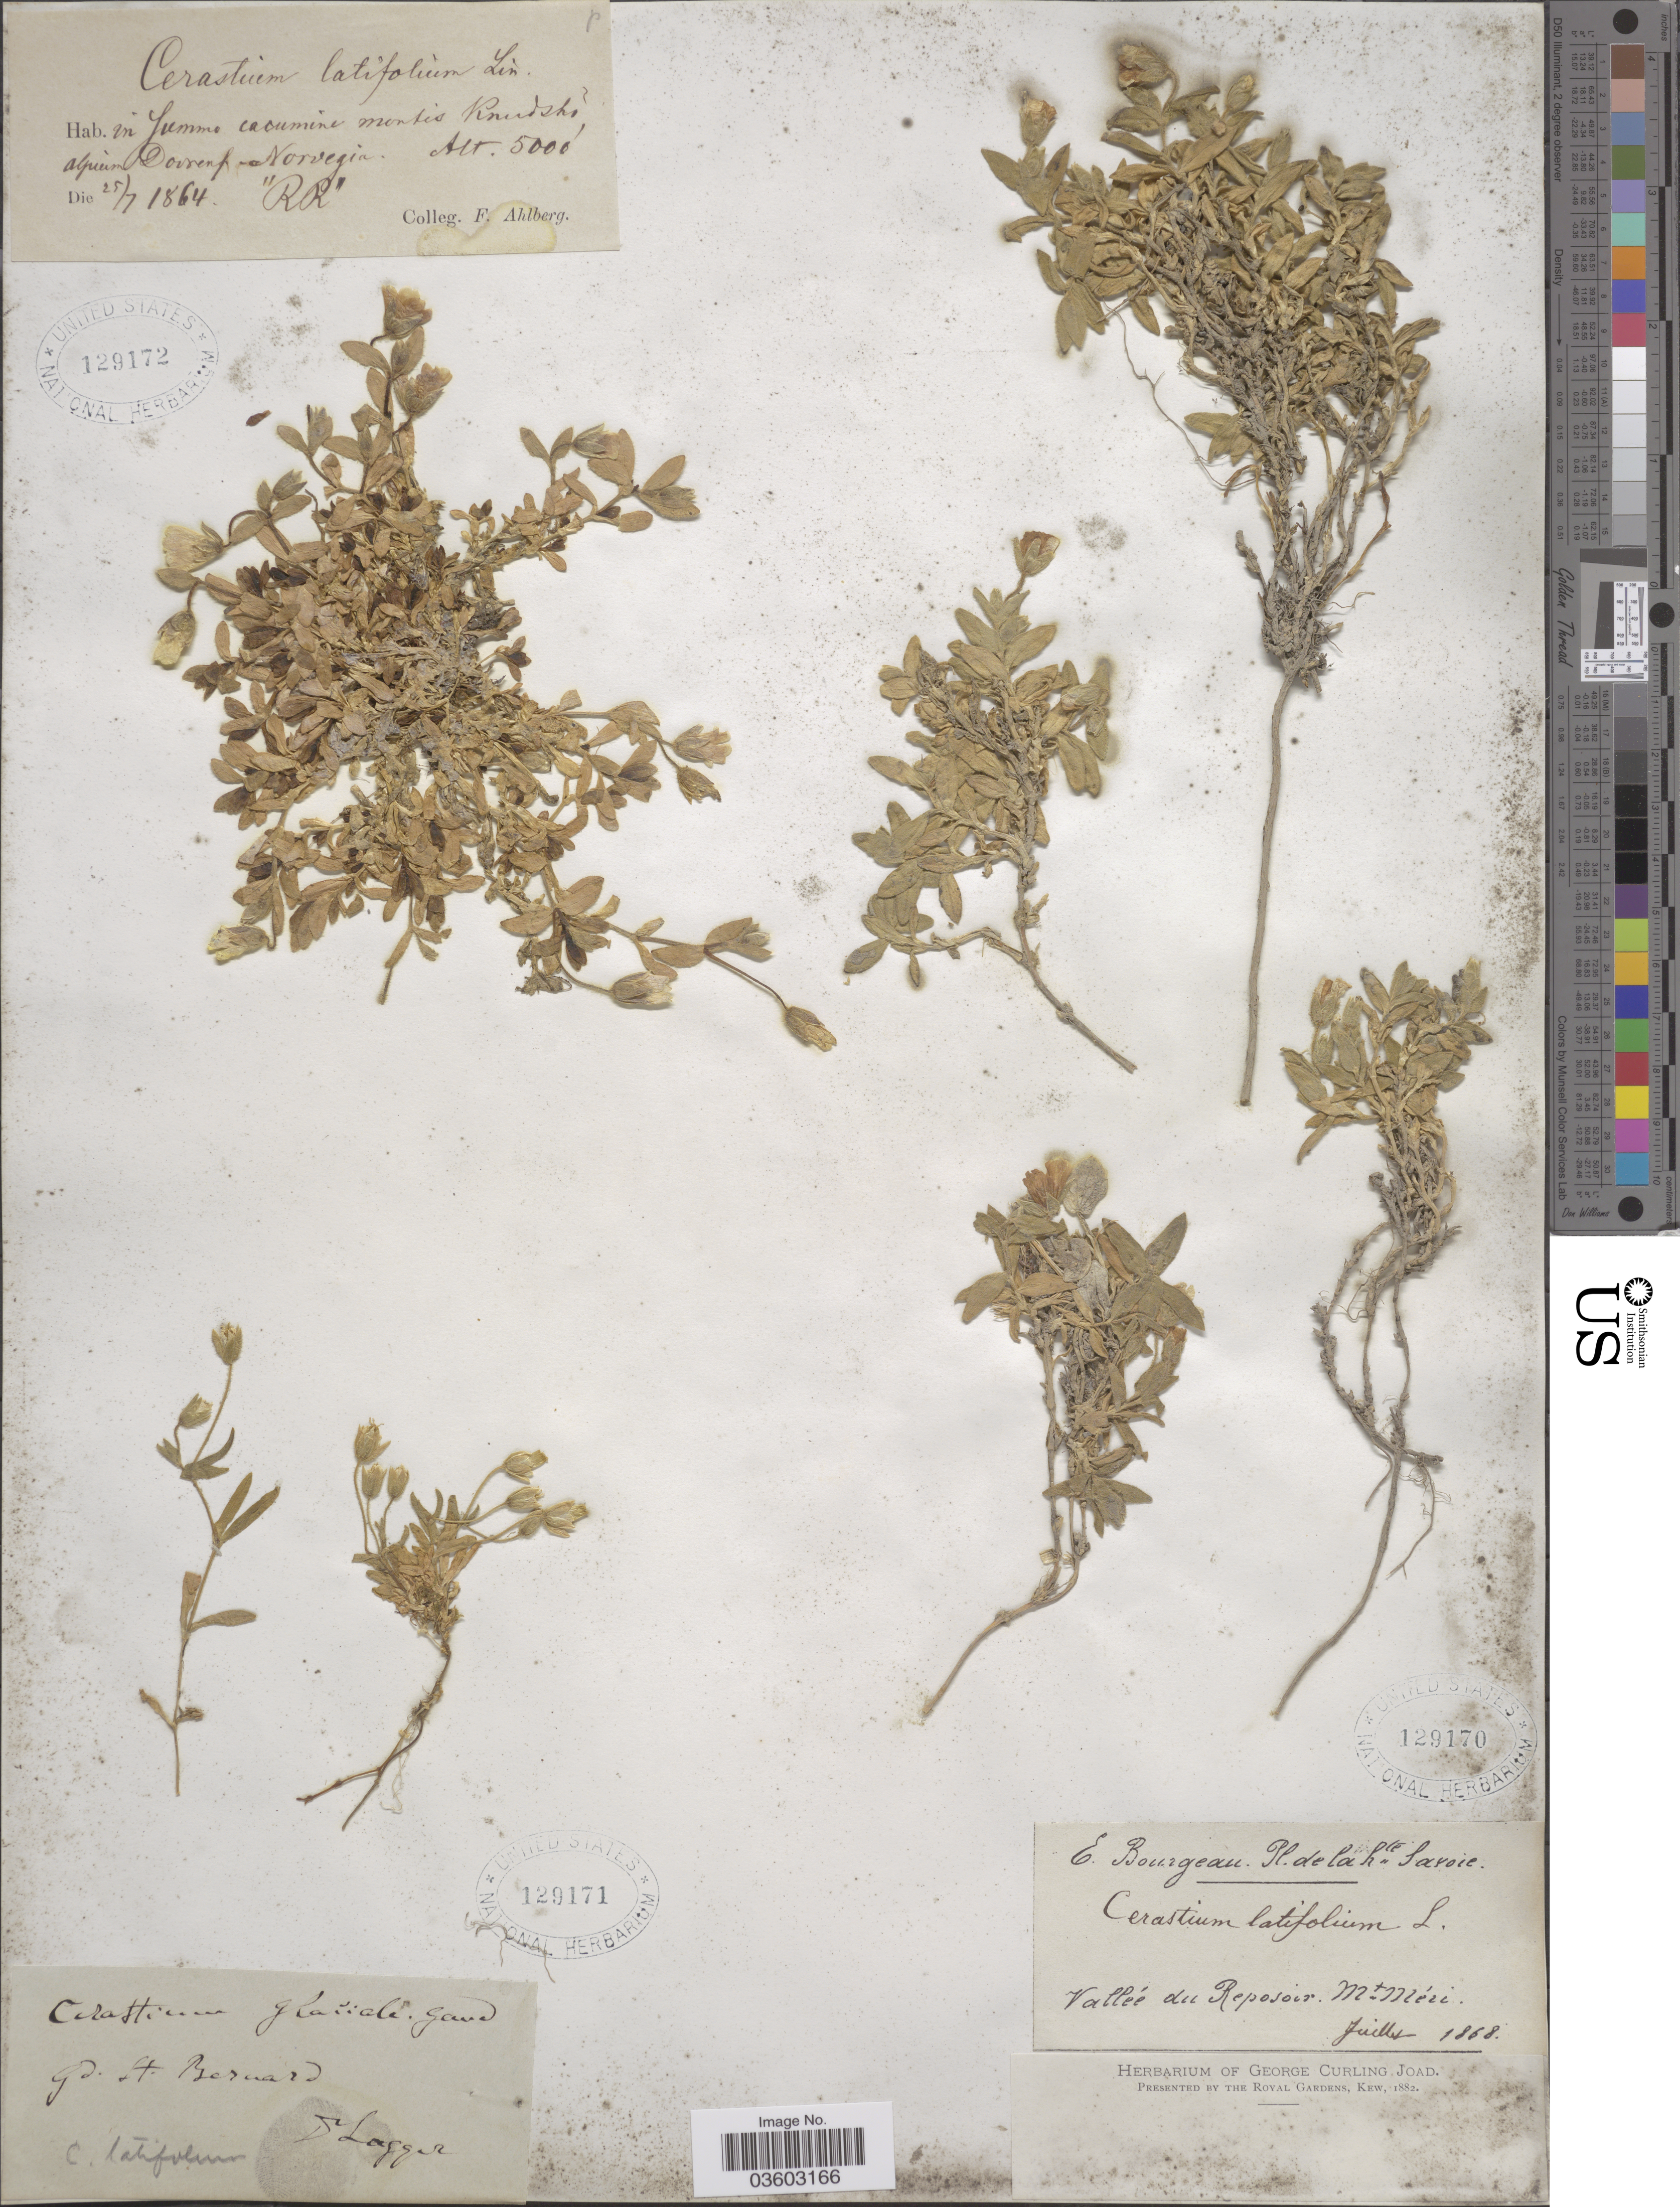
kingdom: Plantae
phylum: Tracheophyta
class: Magnoliopsida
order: Caryophyllales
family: Caryophyllaceae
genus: Cerastium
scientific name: Cerastium latifolium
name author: L.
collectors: E. Bourgeau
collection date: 1868-07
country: France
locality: Hte Savoie. Vallée du Reposoir. Mt. Méri.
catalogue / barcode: US 129170-3